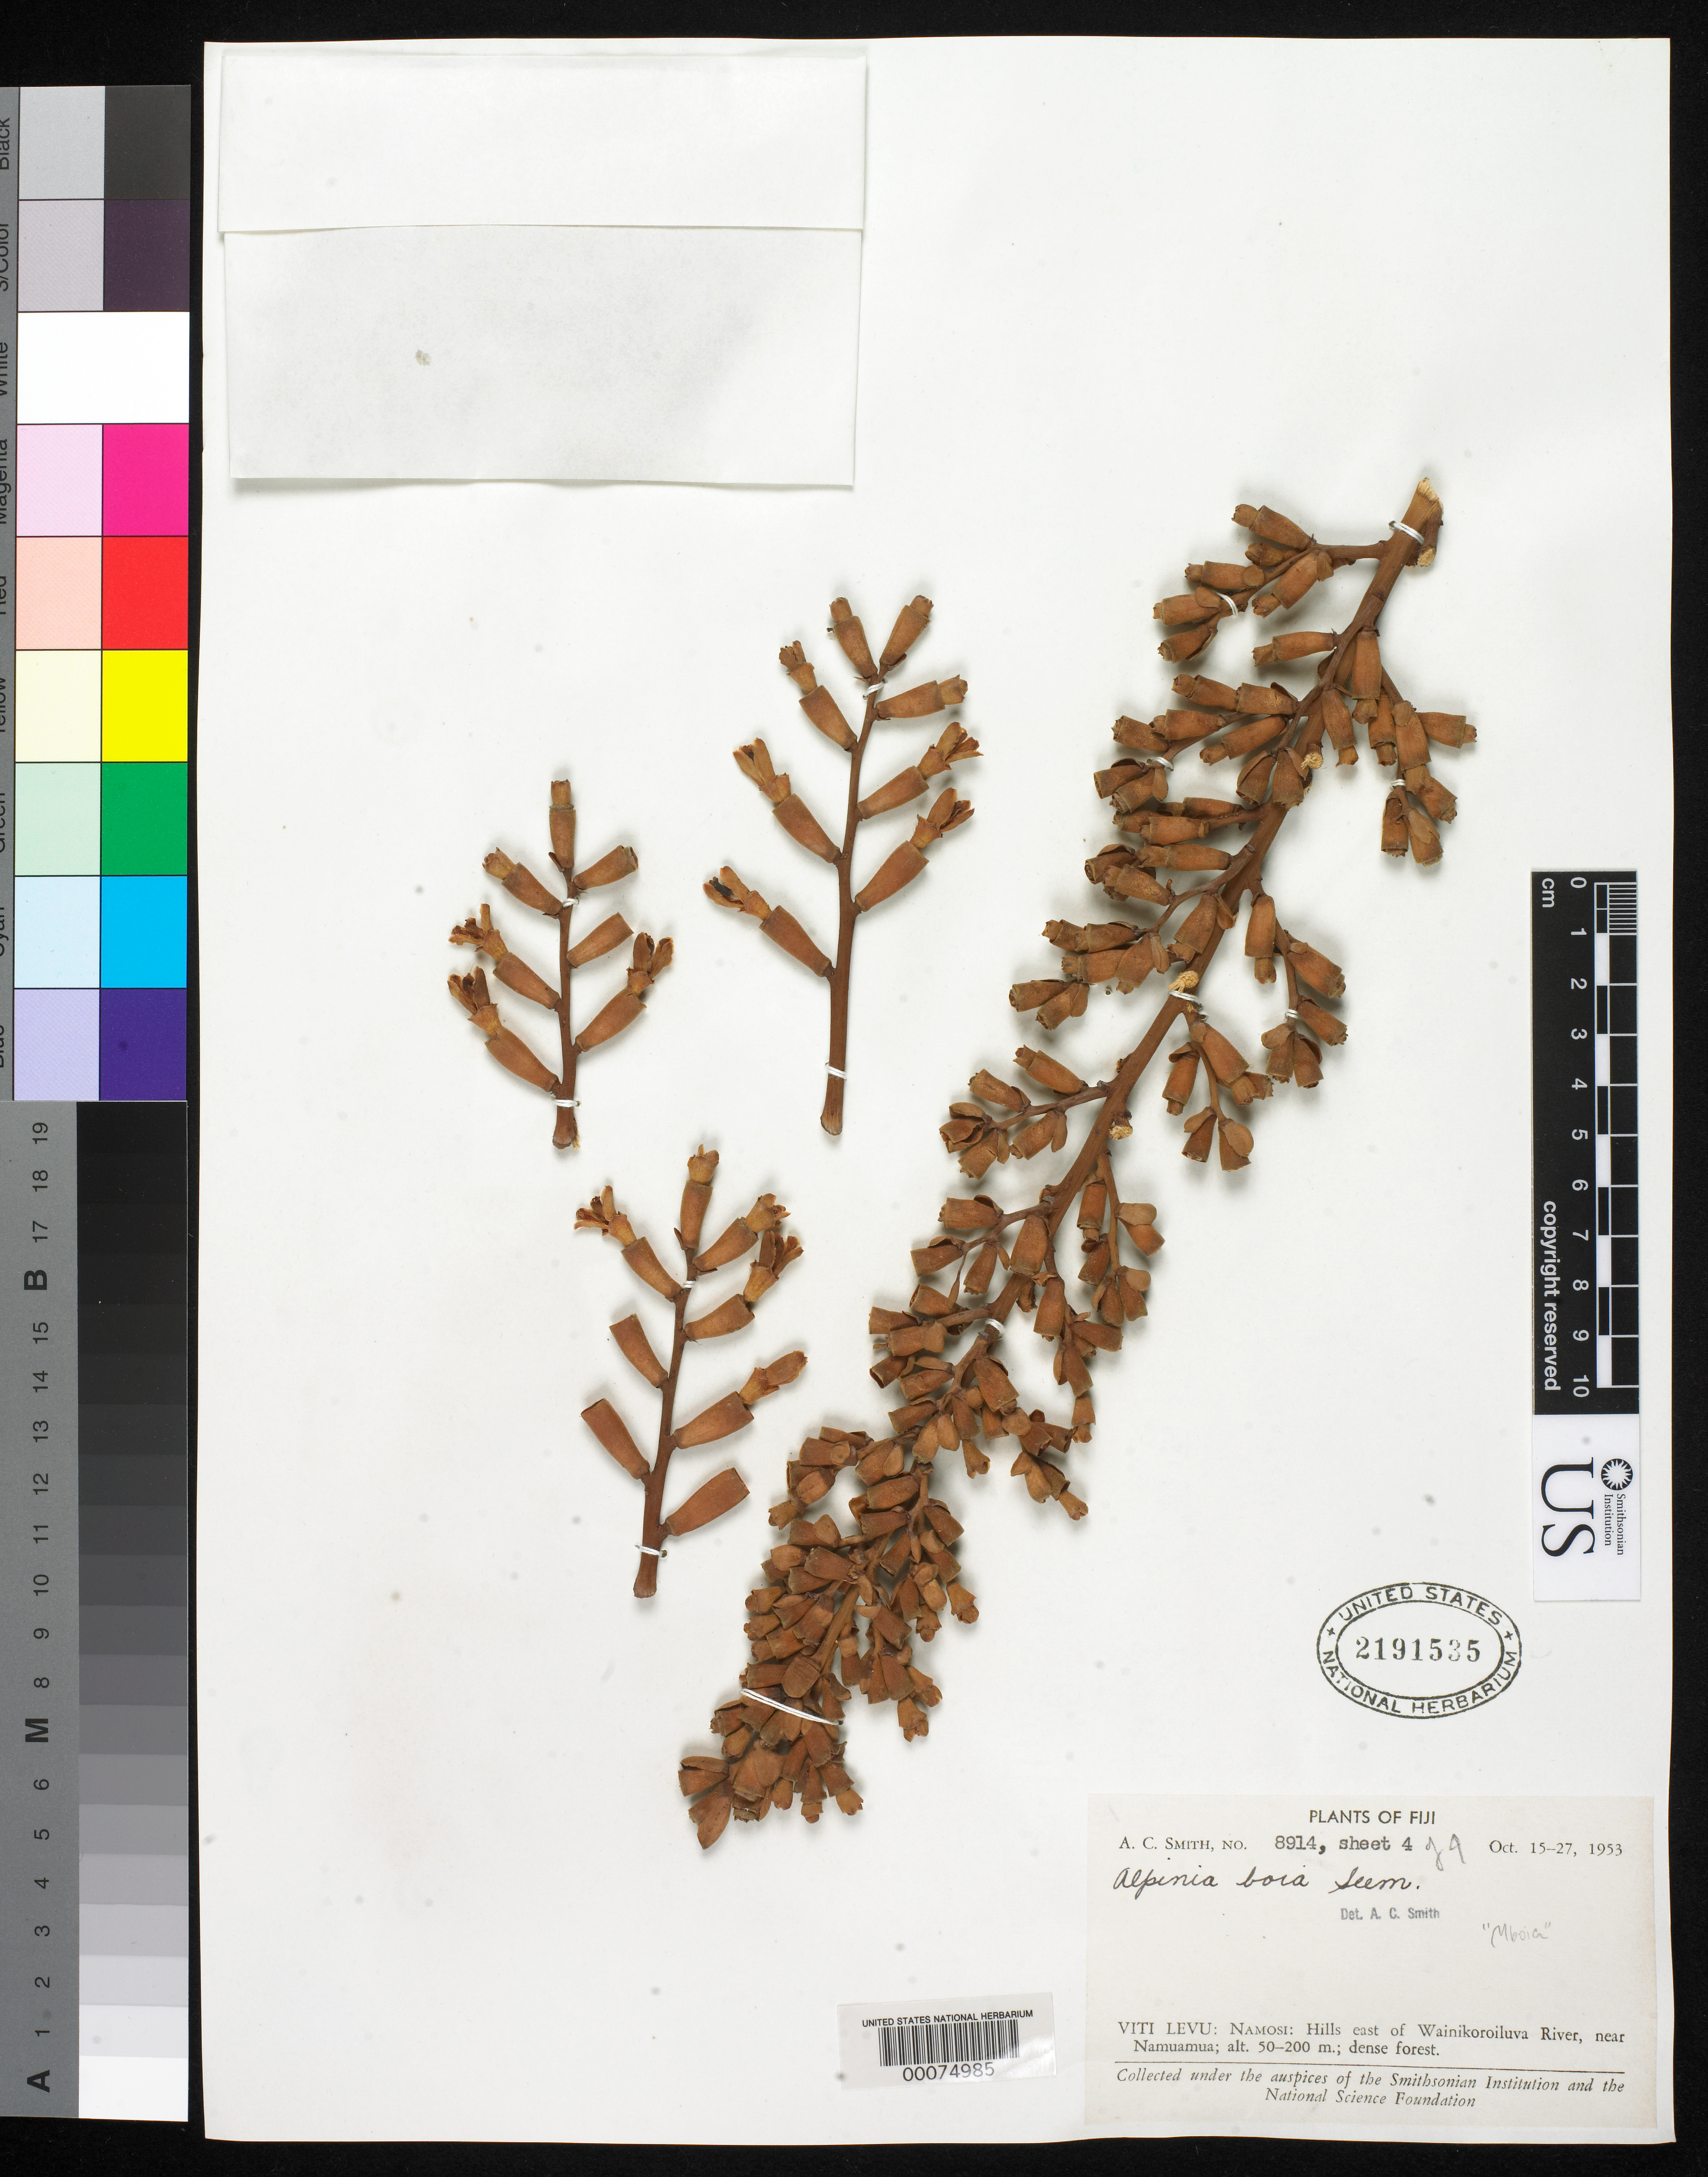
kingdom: Plantae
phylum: Tracheophyta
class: Liliopsida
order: Zingiberales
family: Zingiberaceae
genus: Alpinia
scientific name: Alpinia boia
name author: Seem.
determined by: Smith, A. C.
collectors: A. C. Smith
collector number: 8914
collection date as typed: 15 Oct 1953 to 27 Oct 1953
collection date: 1953-10-15/1953-10-27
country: Fiji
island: Viti Levu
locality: Namosi Prov., hills east of Wainikoroiluva River, near Namuamua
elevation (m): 50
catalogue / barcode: US 2191535